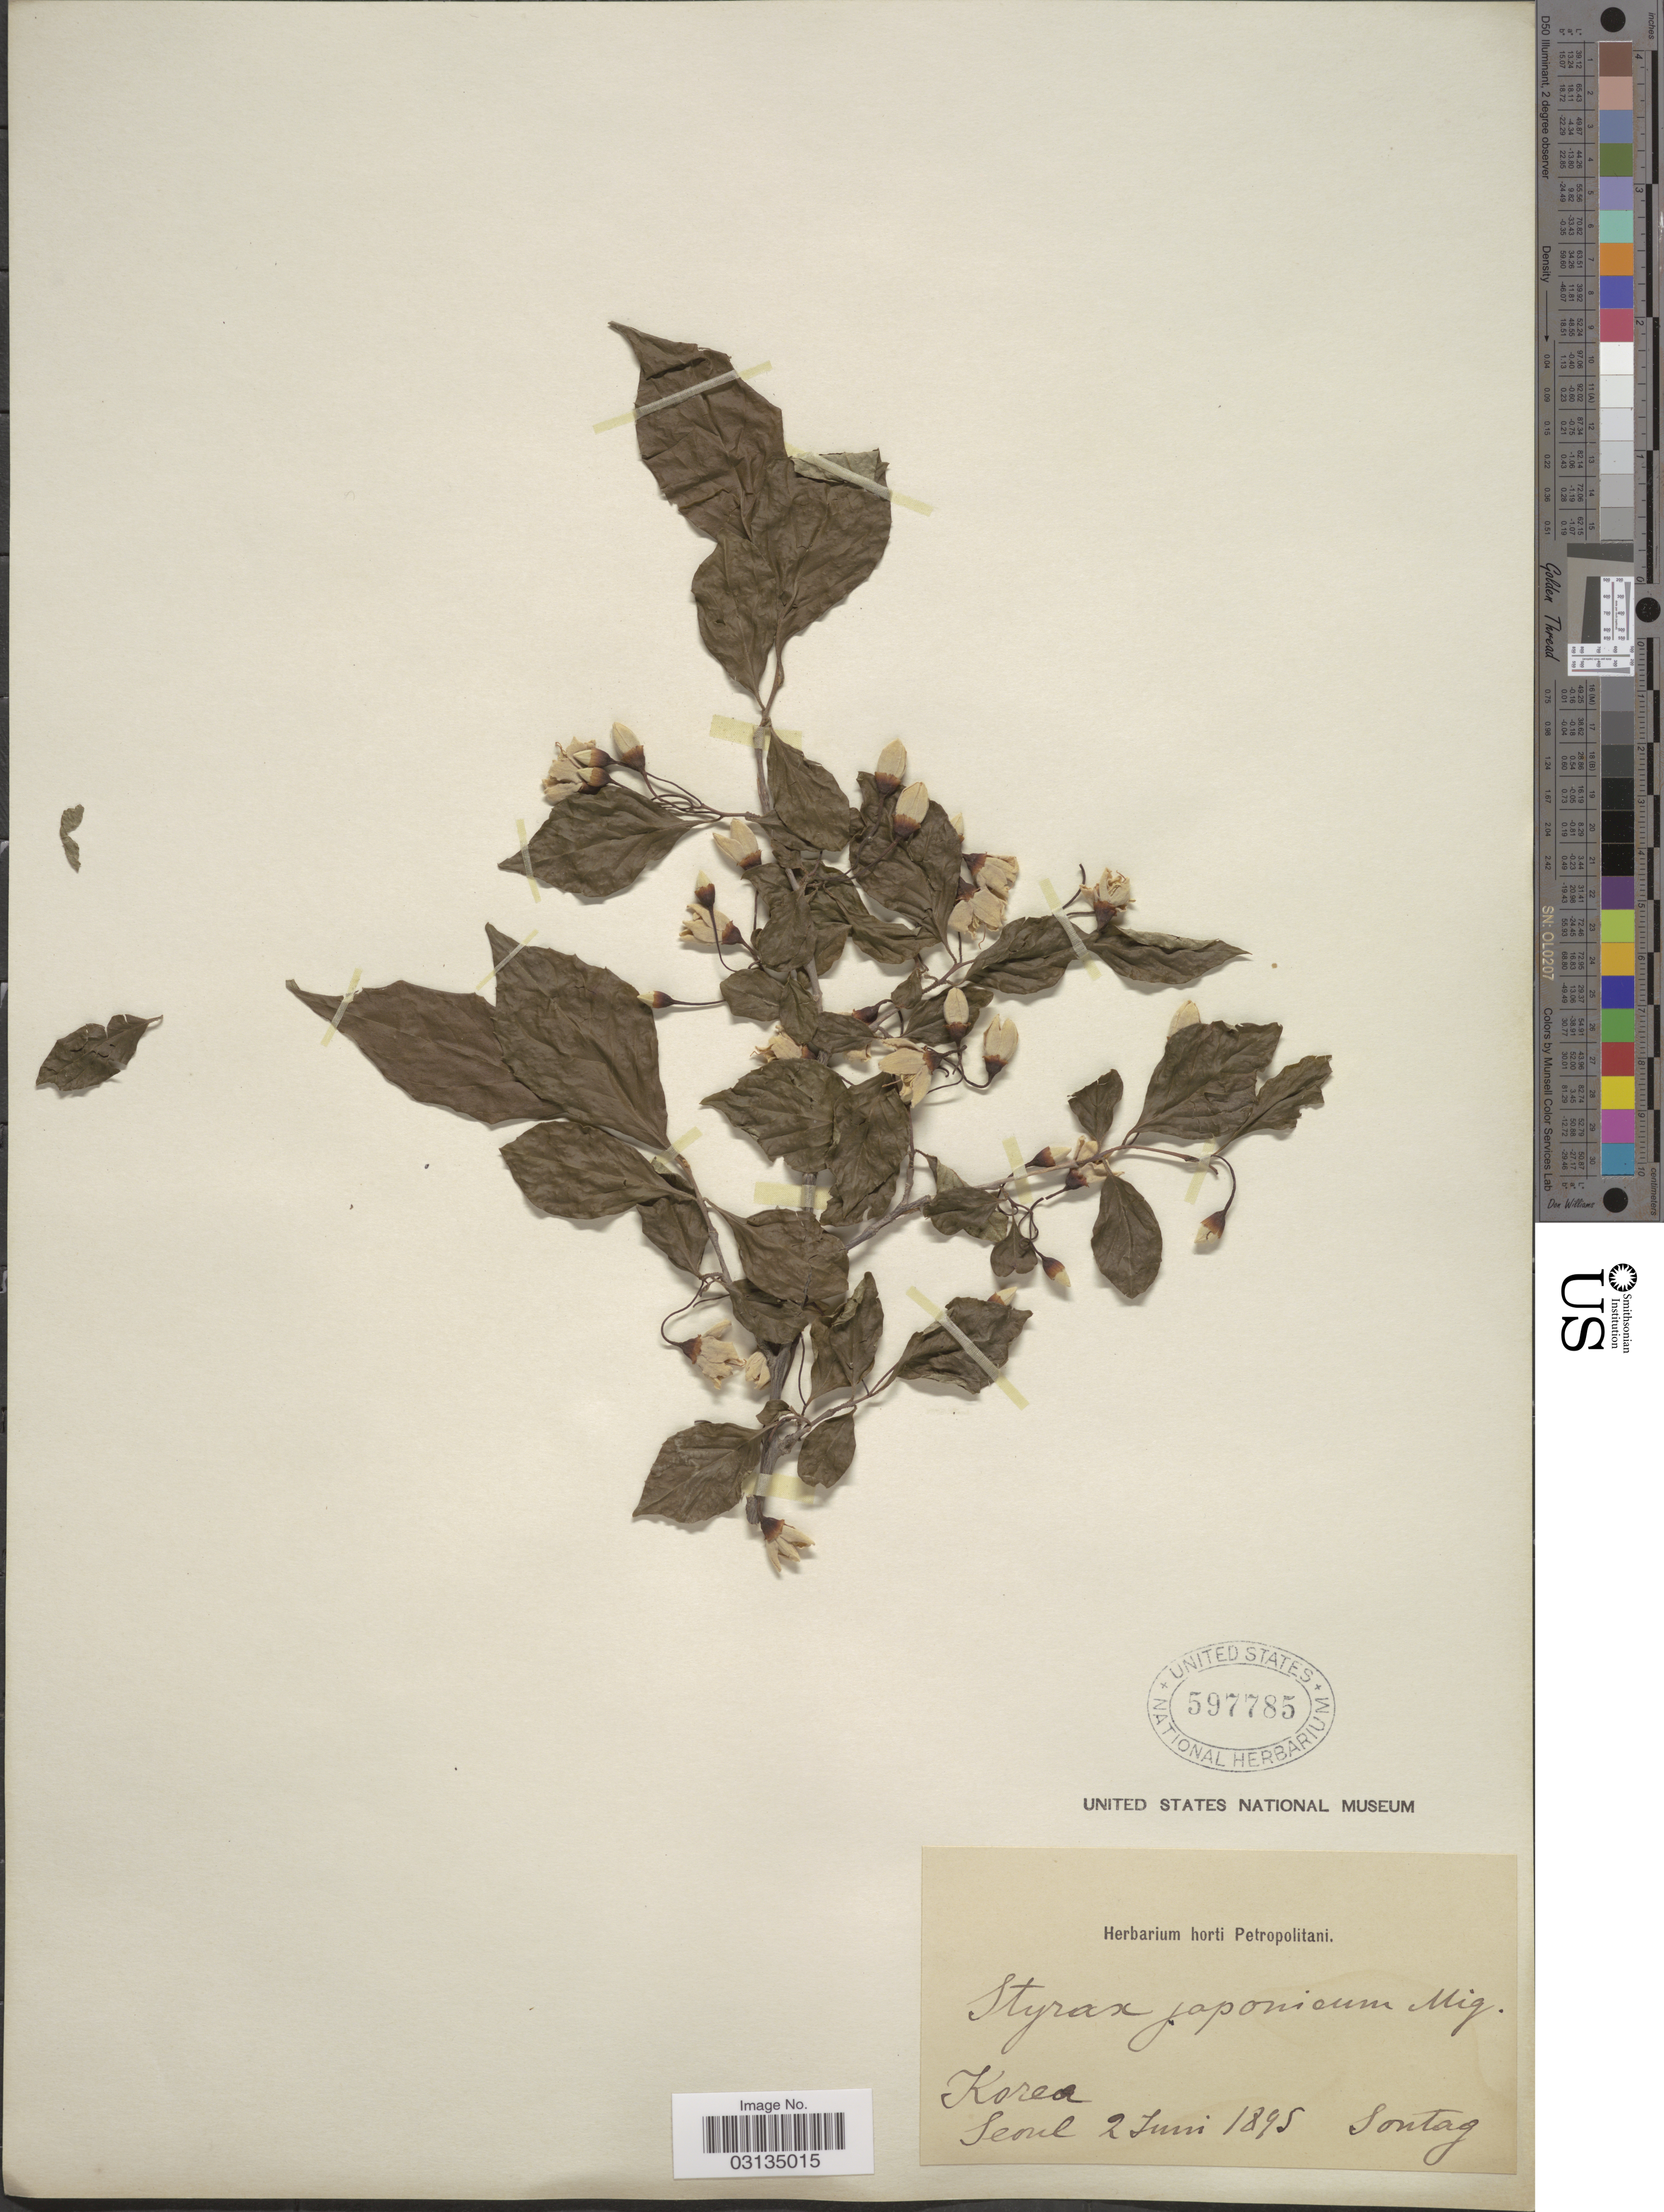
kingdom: Plantae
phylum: Tracheophyta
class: Magnoliopsida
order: Ericales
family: Styracaceae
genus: Styrax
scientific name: Styrax japonicus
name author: Siebold & Zucc.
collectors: -. Sontag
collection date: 1895-06-02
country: South Korea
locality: Korea, Seoul.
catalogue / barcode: US 597785